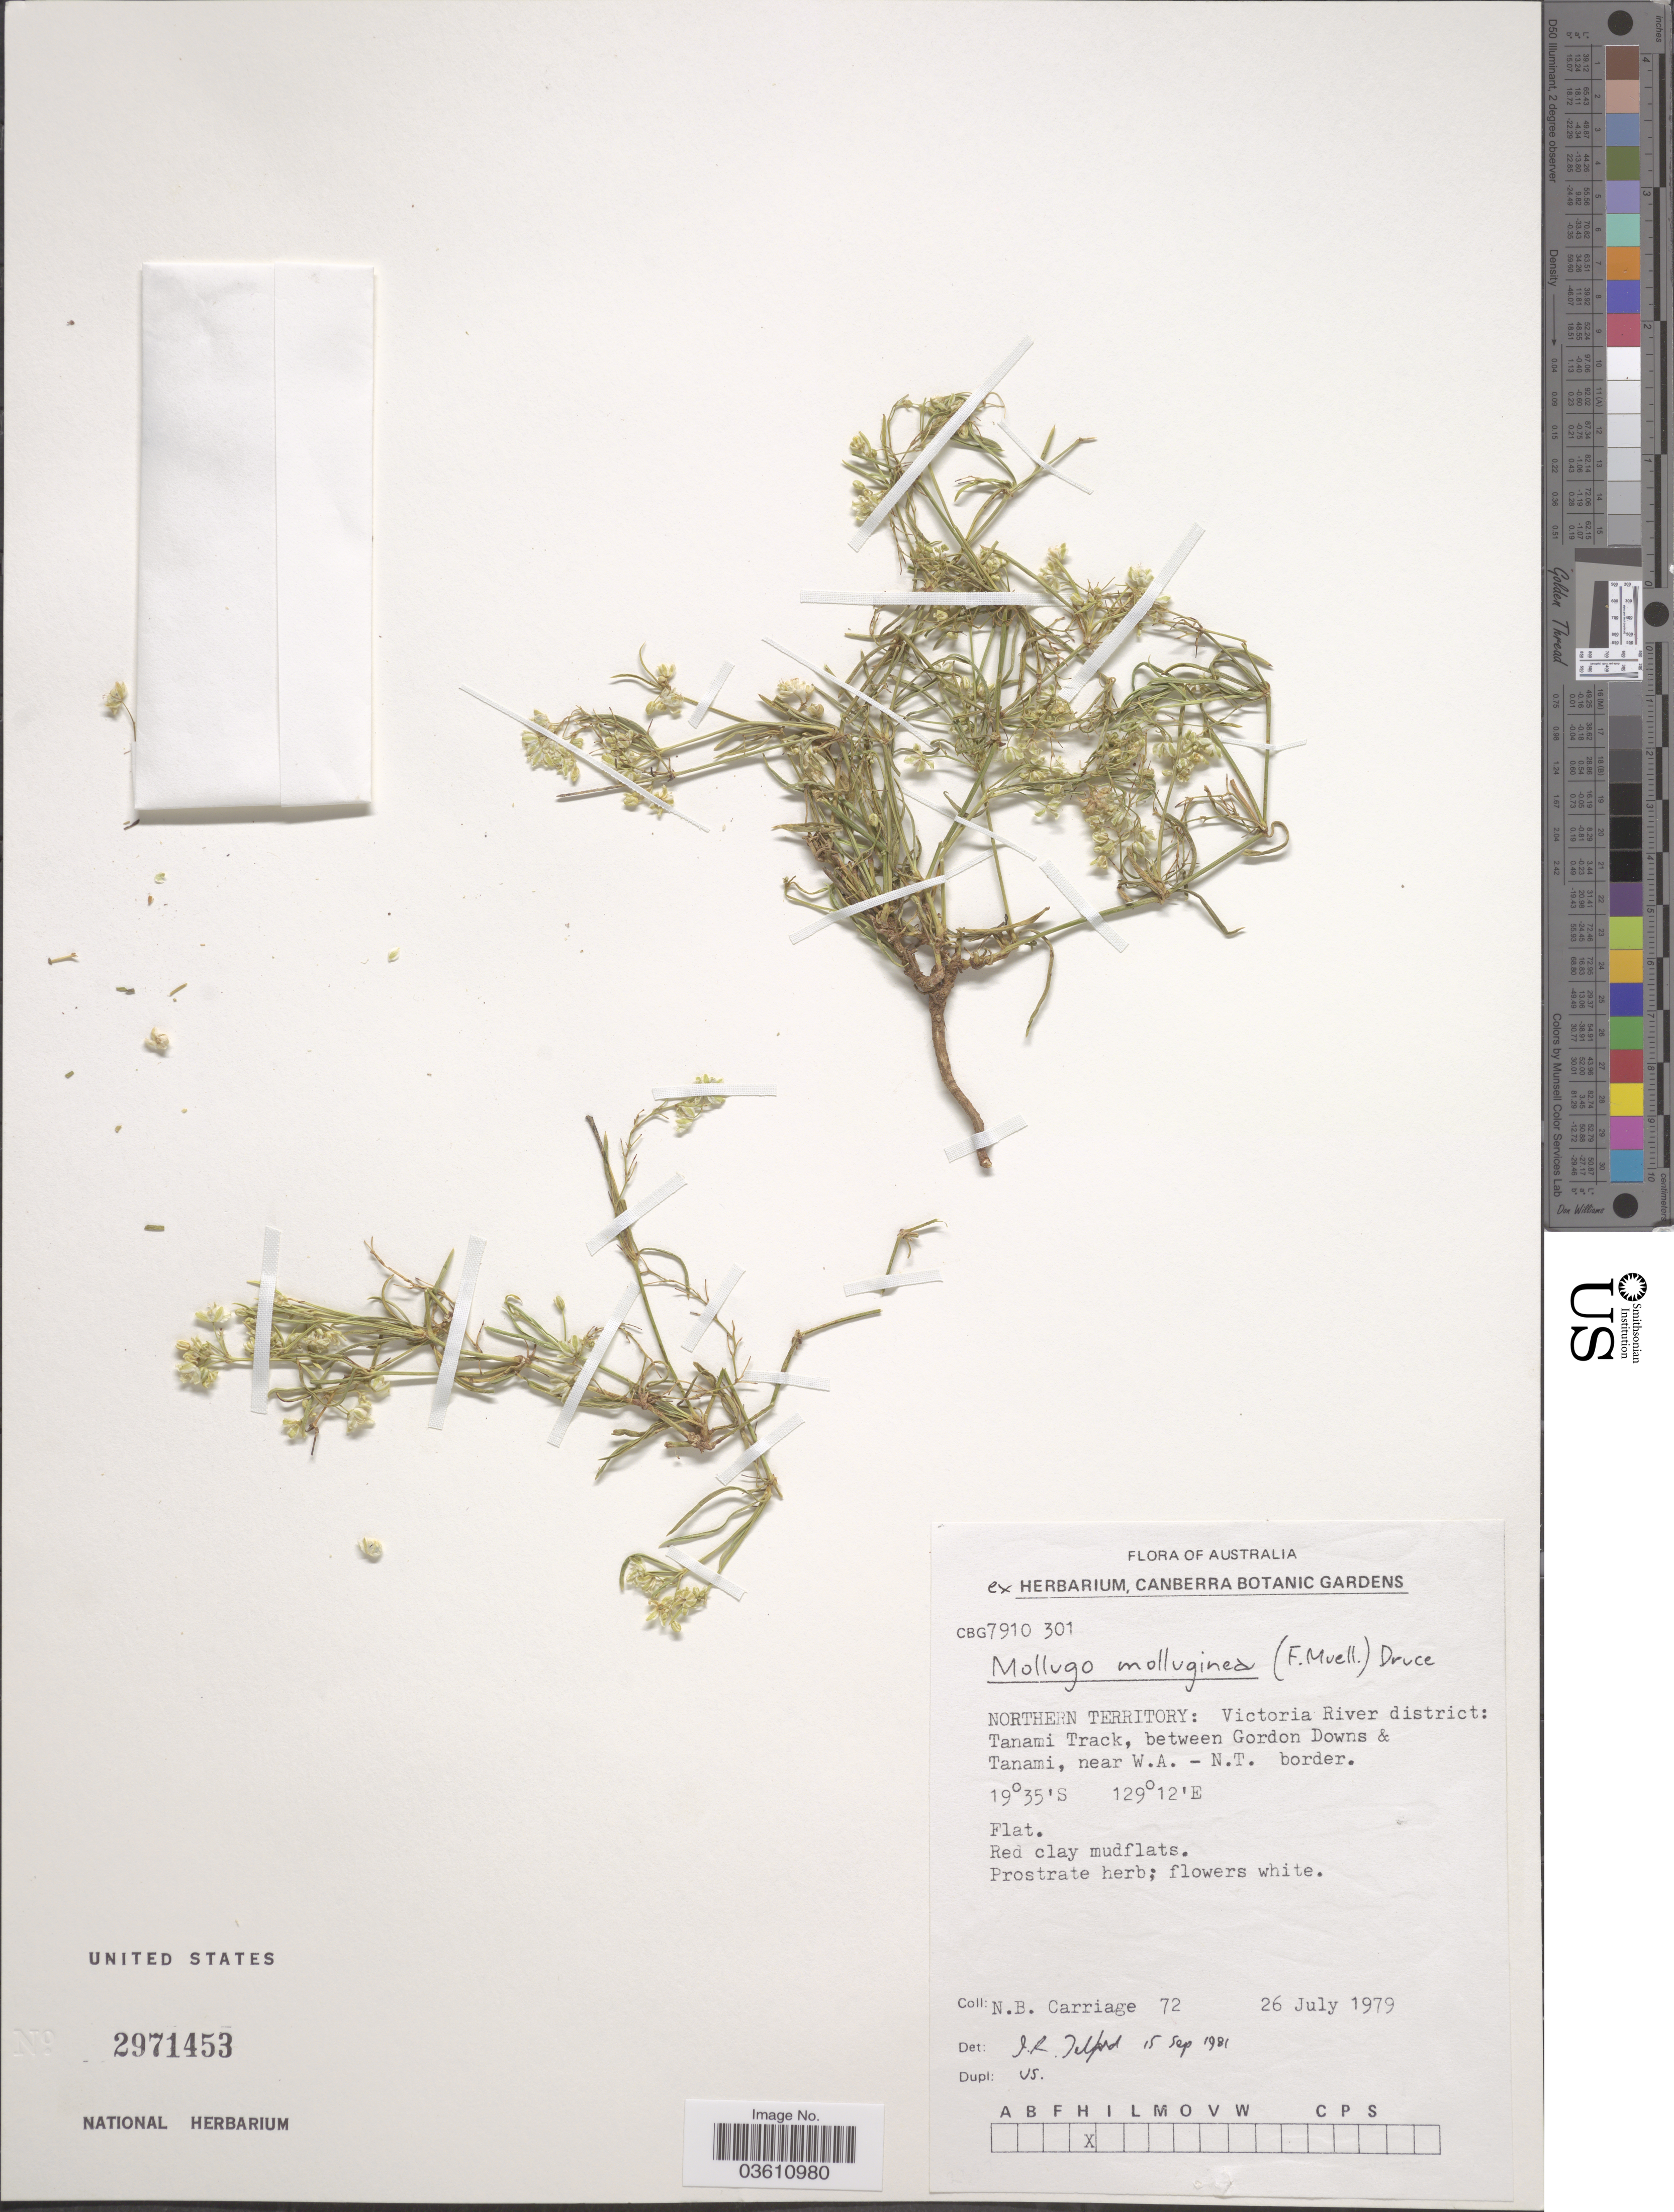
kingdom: Plantae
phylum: Tracheophyta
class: Magnoliopsida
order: Caryophyllales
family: Molluginaceae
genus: Trigastrotheca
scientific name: Trigastrotheca molluginea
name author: F. Muell.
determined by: Strong, Mark T., (BOT), Smithsonian Institution - National Museum of Natural History (UNITED STATES)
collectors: N. Carriage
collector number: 72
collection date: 1979-07-26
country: Australia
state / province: Northern Territory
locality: Victoria River district: Tanami Track, between Gordon Downs & Tanami, near W.A. - N.T. border.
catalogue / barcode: US 2971453